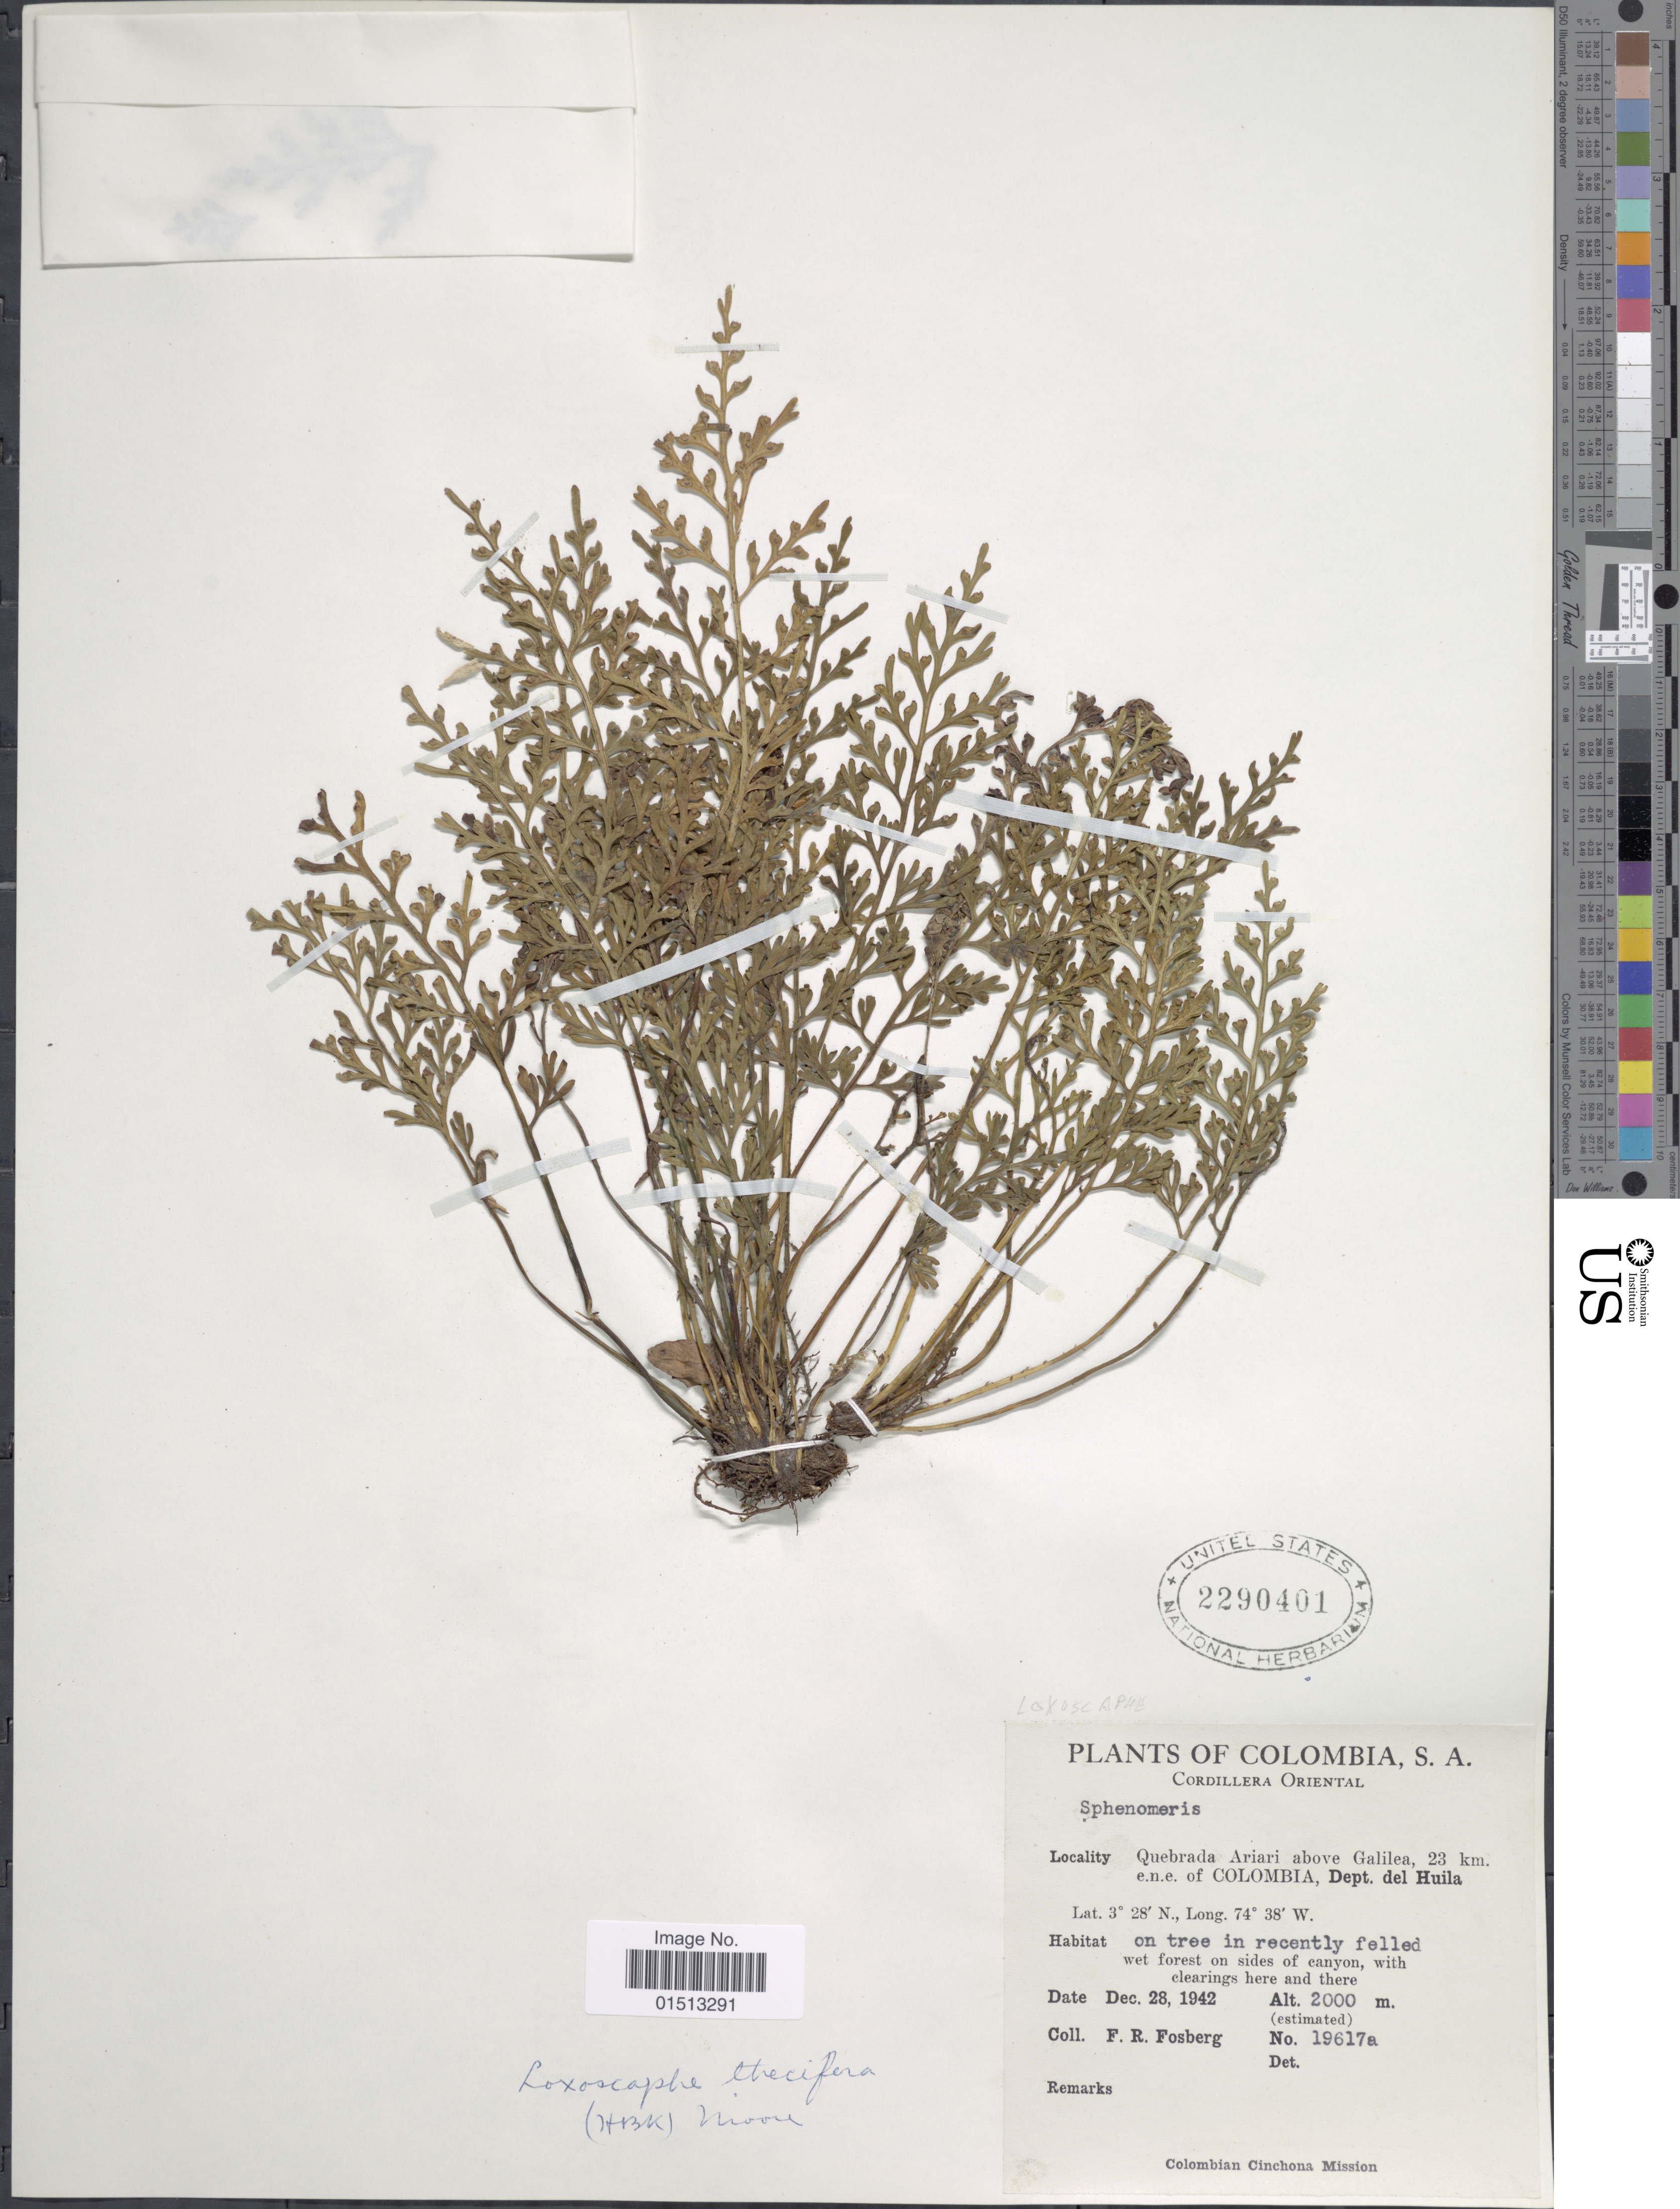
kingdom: Plantae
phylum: Tracheophyta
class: Polypodiopsida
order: Polypodiales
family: Aspleniaceae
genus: Asplenium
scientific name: Asplenium theciferum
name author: (Kunth) Mett.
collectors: F. Fisberg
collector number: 19617a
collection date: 1942-12-28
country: Colombia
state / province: Huila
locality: Quebrada Ariari above Galilea, 23 km. e.n.e. of Colombia.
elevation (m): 2000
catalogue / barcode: US 2290401